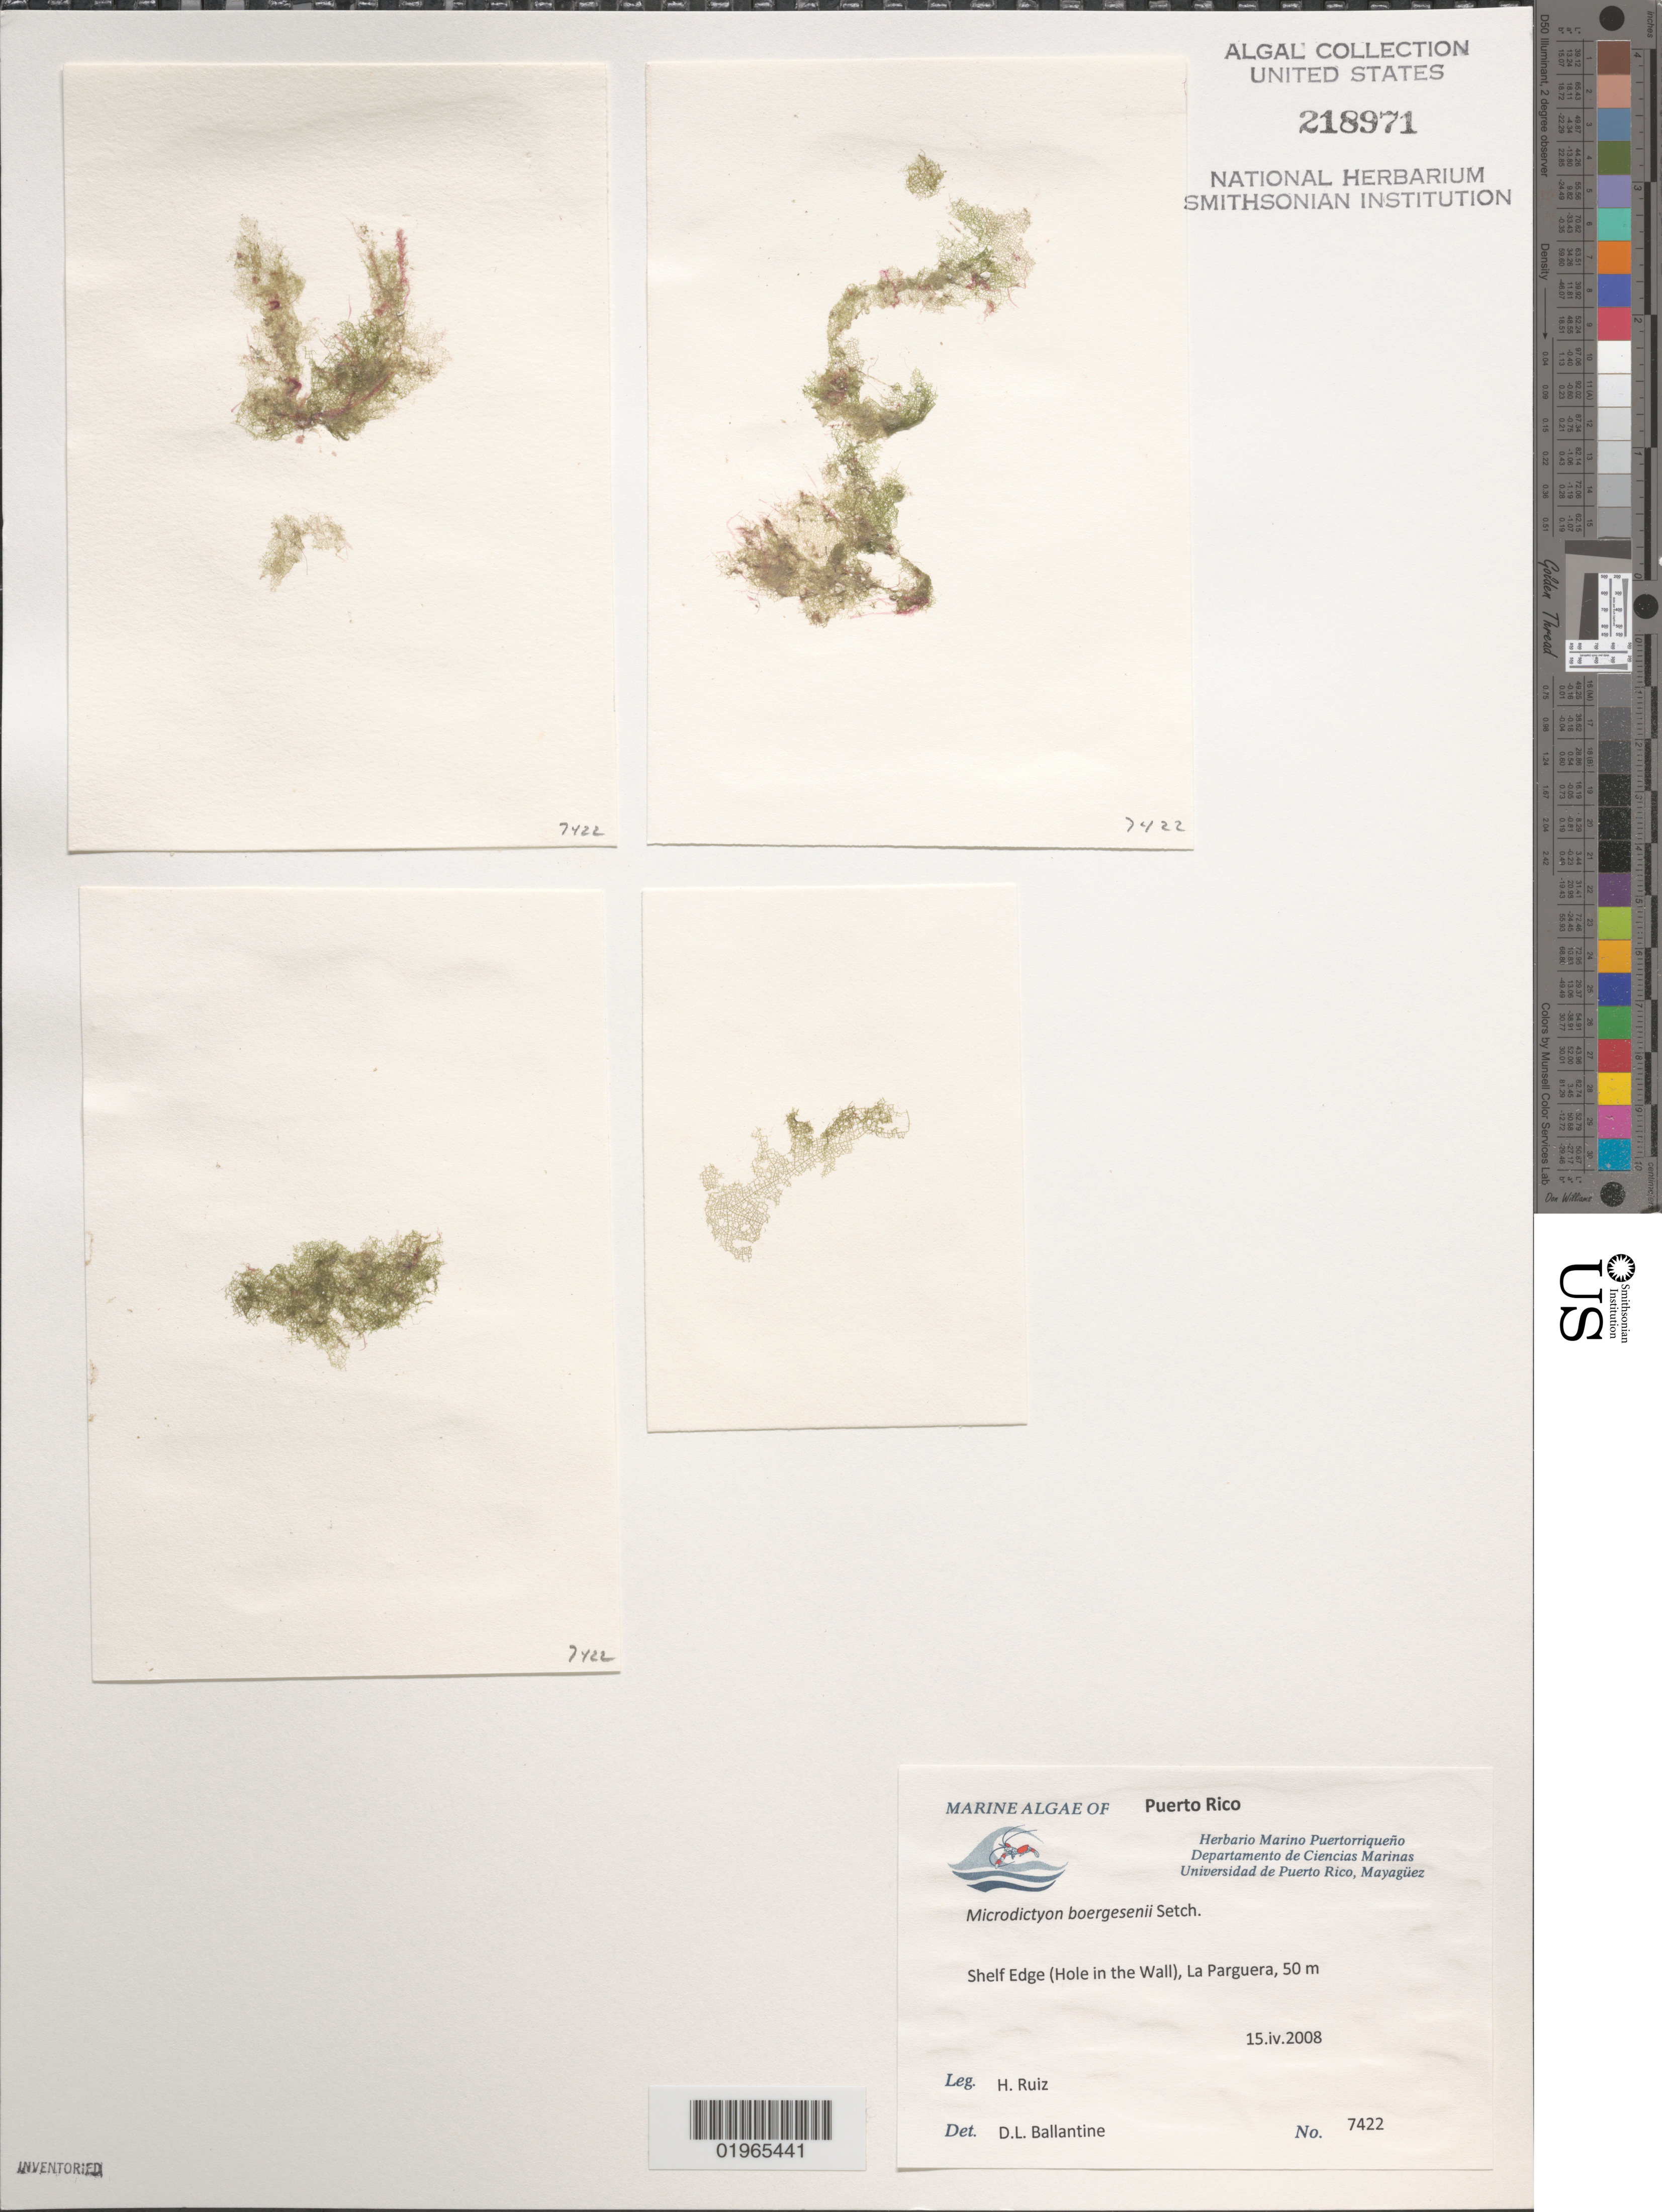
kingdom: Plantae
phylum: Chlorophyta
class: Ulvophyceae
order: Cladophorales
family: Anadyomenaceae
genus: Microdictyon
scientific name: Microdictyon boergesenii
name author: Setch.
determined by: Ballantine, D. L.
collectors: H. Ruiz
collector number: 7422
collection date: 2008-04-15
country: Puerto Rico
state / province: Lajas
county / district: La Parguera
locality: Shelf Edge (Hole in the Wall)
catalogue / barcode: US 218971